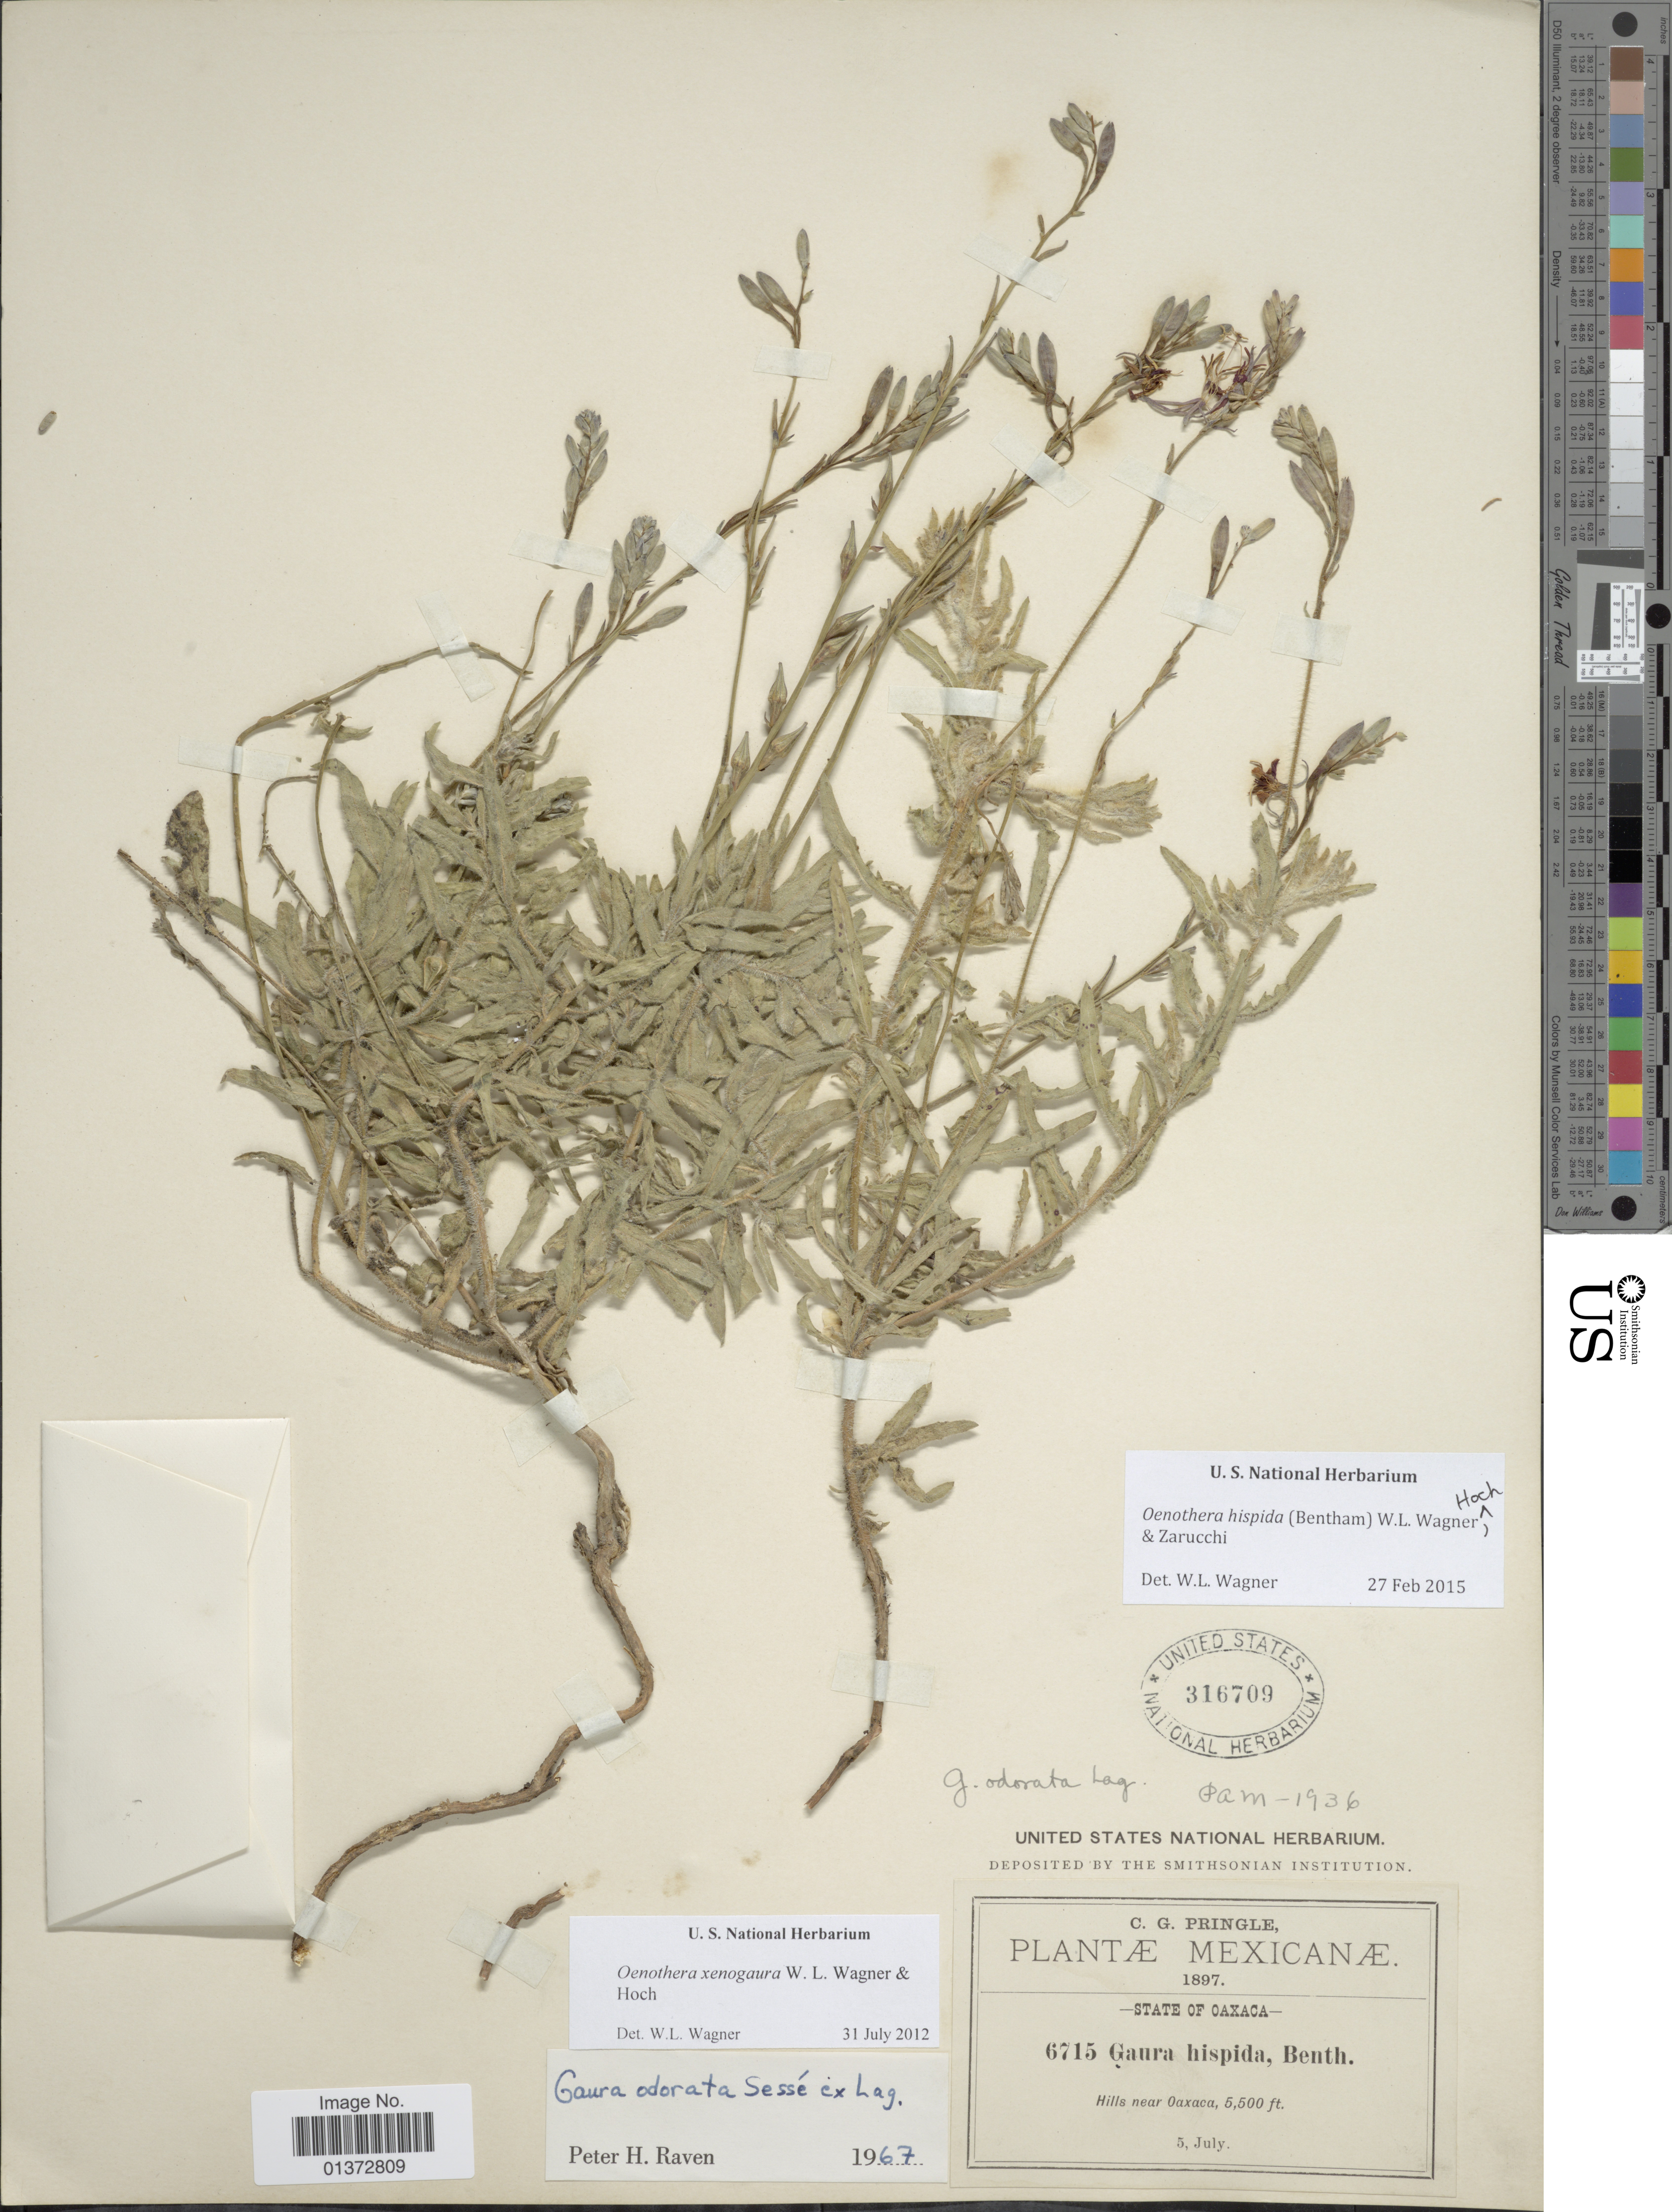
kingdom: Plantae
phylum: Tracheophyta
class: Magnoliopsida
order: Myrtales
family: Onagraceae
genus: Oenothera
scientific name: Oenothera hispida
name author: (Benth.) W.L. Wagner et al.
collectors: C. G. Pringle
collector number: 6715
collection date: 1897-07-05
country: Mexico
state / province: Oaxaca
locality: Hills near Oaxaca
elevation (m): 1676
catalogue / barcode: US 316709